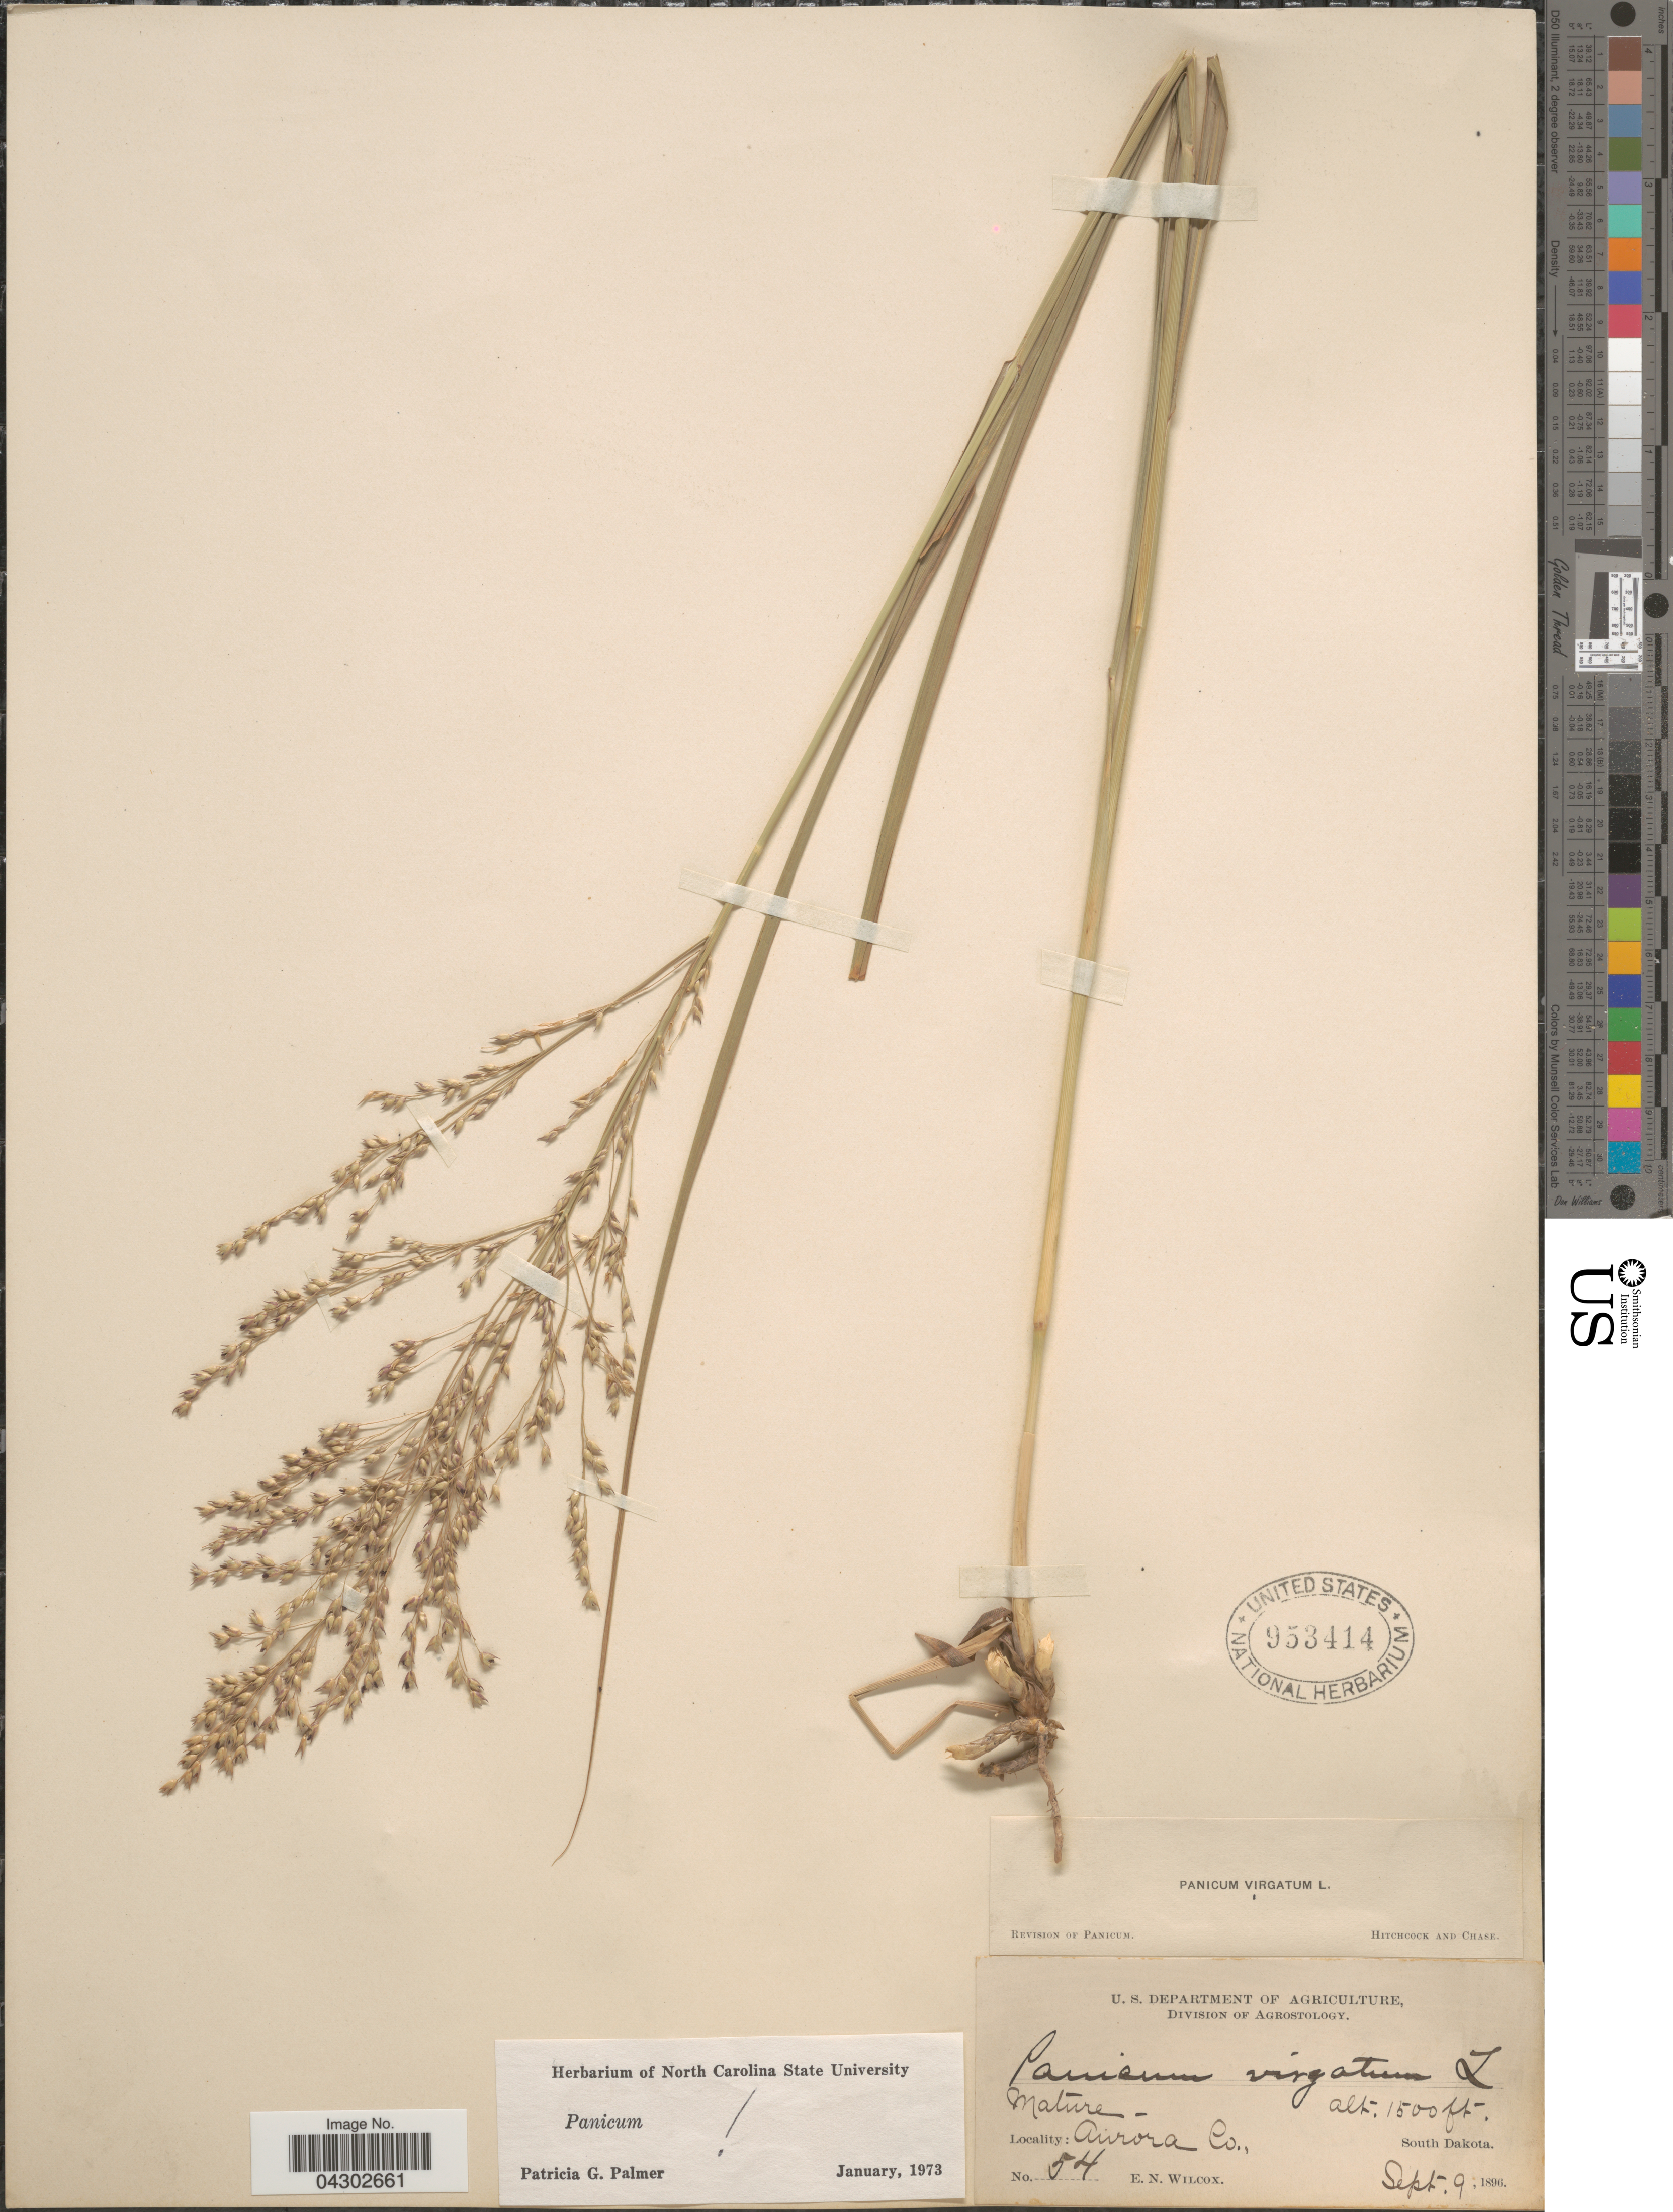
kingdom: Plantae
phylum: Tracheophyta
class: Liliopsida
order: Poales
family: Poaceae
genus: Panicum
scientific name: Panicum virgatum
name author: L.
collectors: E. Wilcox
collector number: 54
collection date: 1896-09-09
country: United States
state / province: South Dakota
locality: Aurora Co.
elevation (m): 457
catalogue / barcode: US 953414